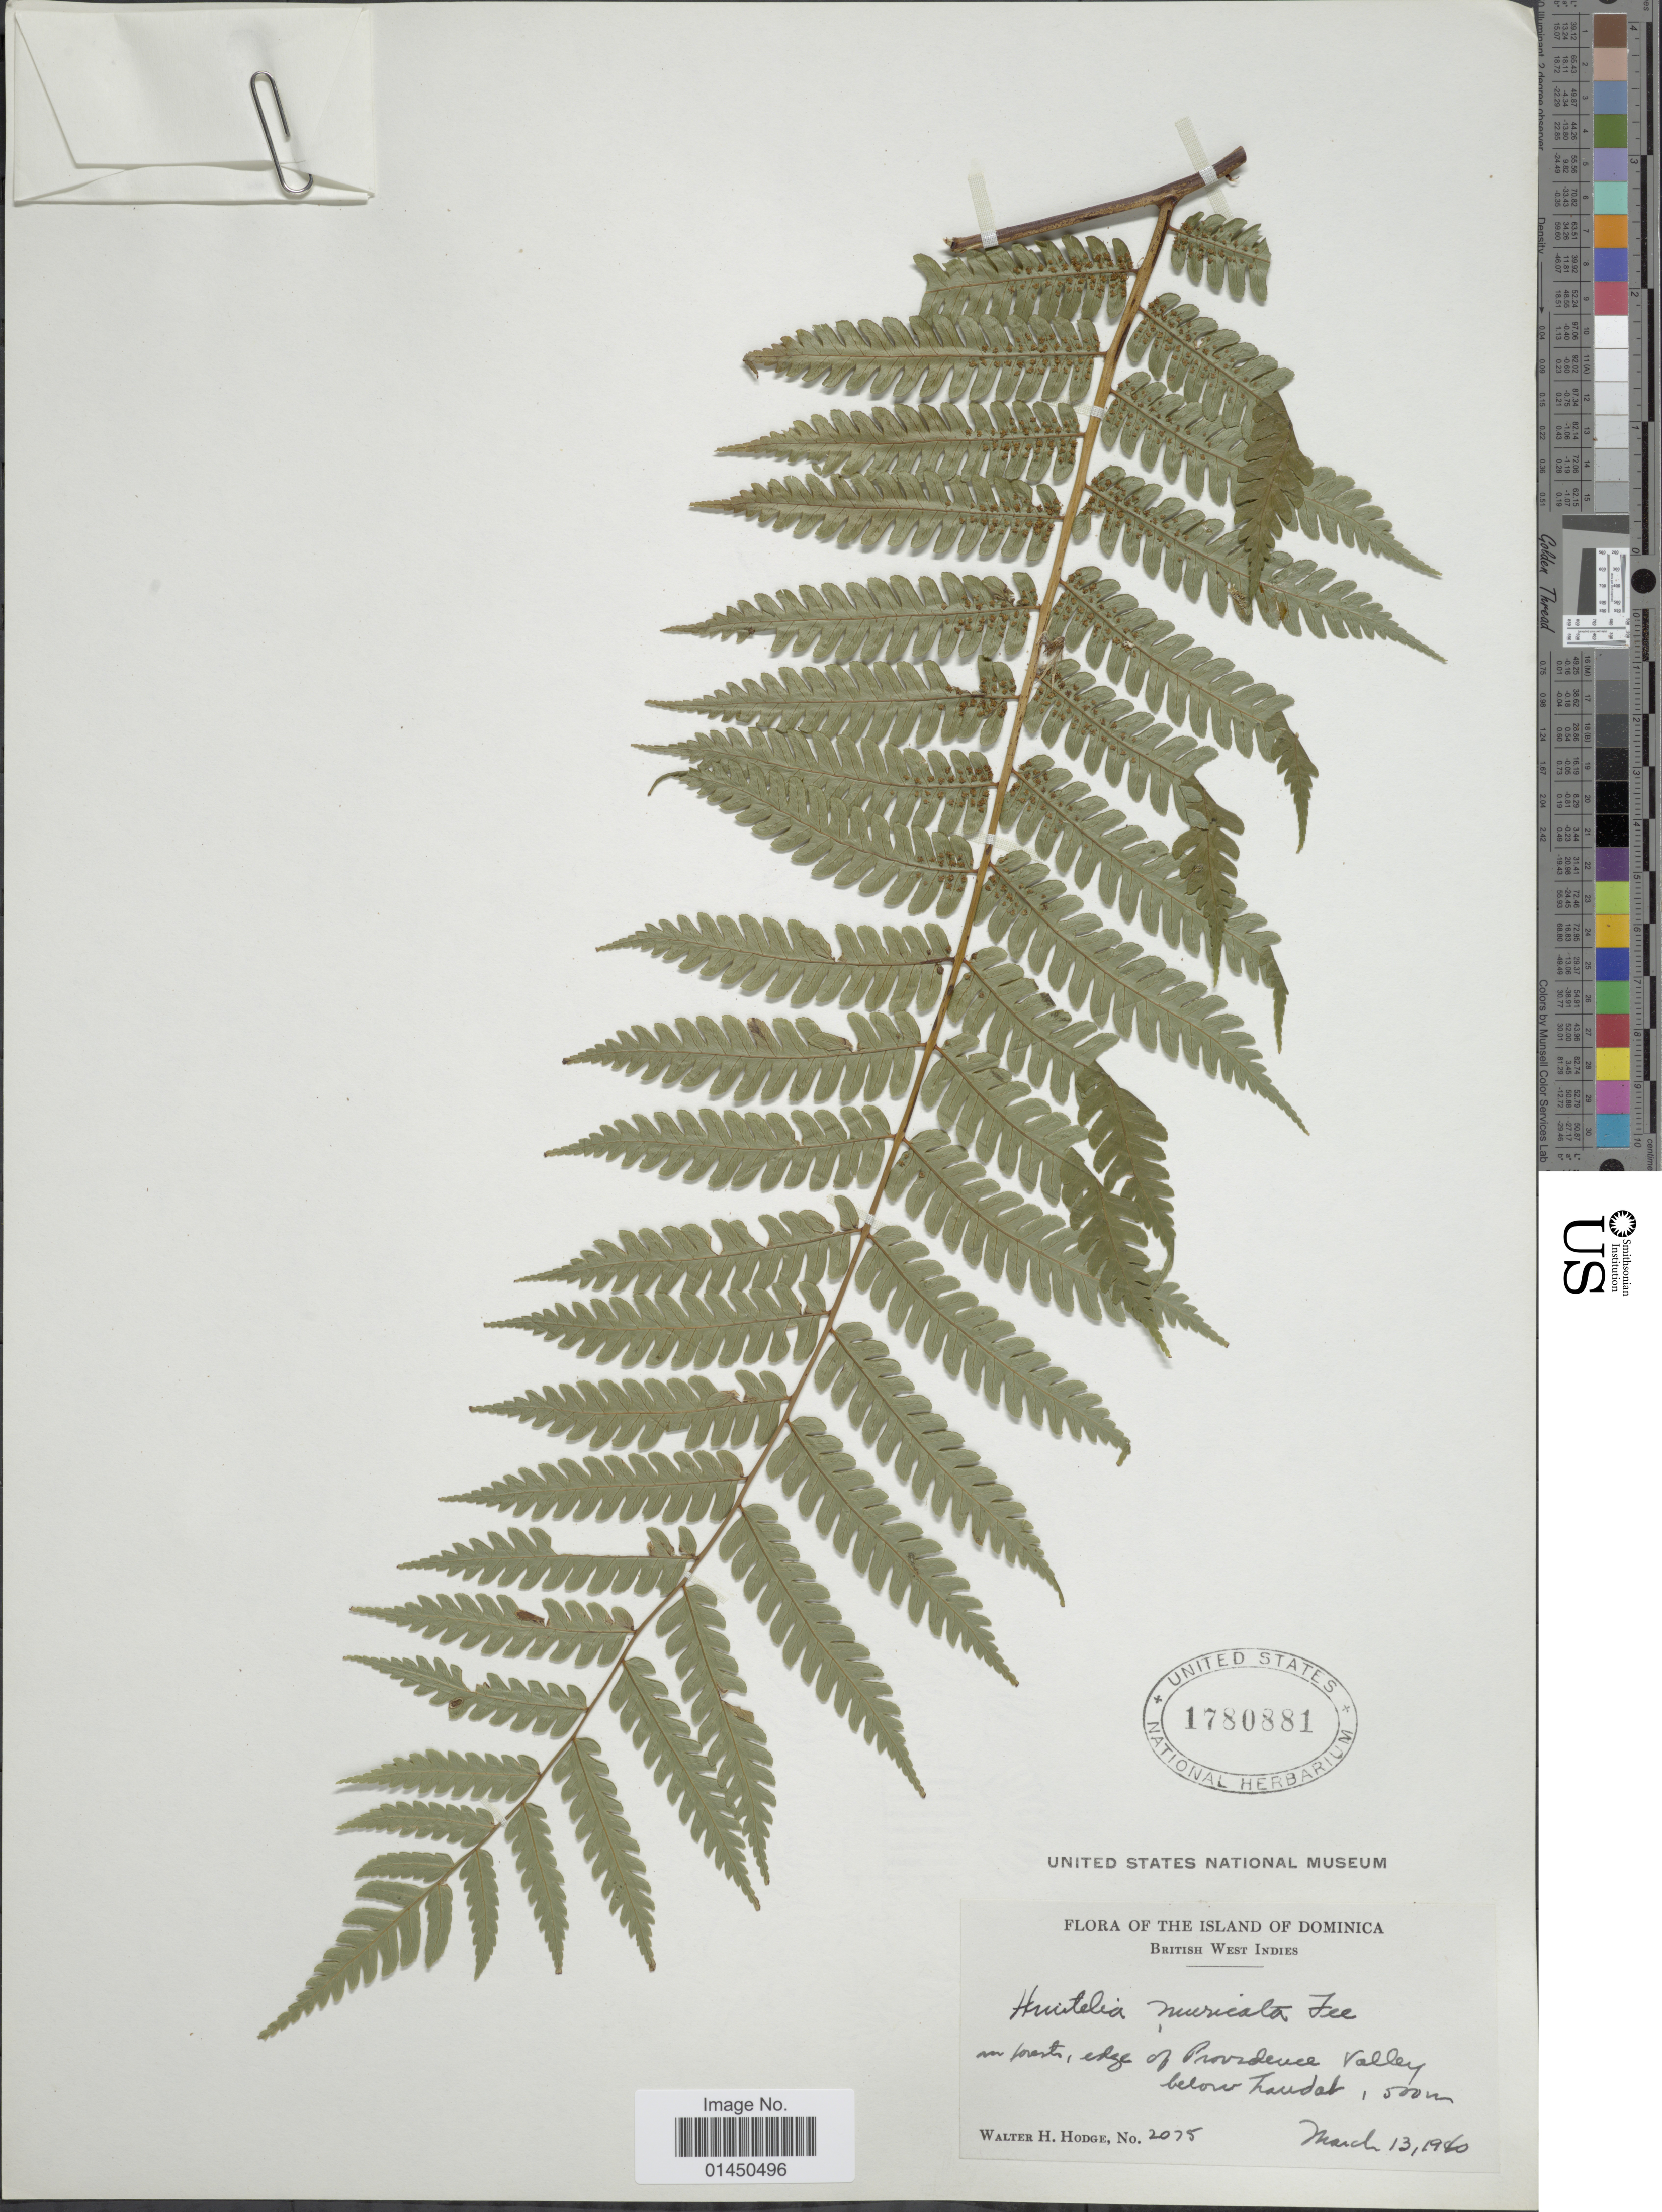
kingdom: Plantae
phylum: Tracheophyta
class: Polypodiopsida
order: Cyatheales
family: Cyatheaceae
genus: Cyathea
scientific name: Cyathea muricata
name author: (Willd.) Fée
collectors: W. Hodge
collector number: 2075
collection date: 1960-03-13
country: Dominica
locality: In forests, edge of Providence Valley, below Laudat.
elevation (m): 500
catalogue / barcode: US 1780881